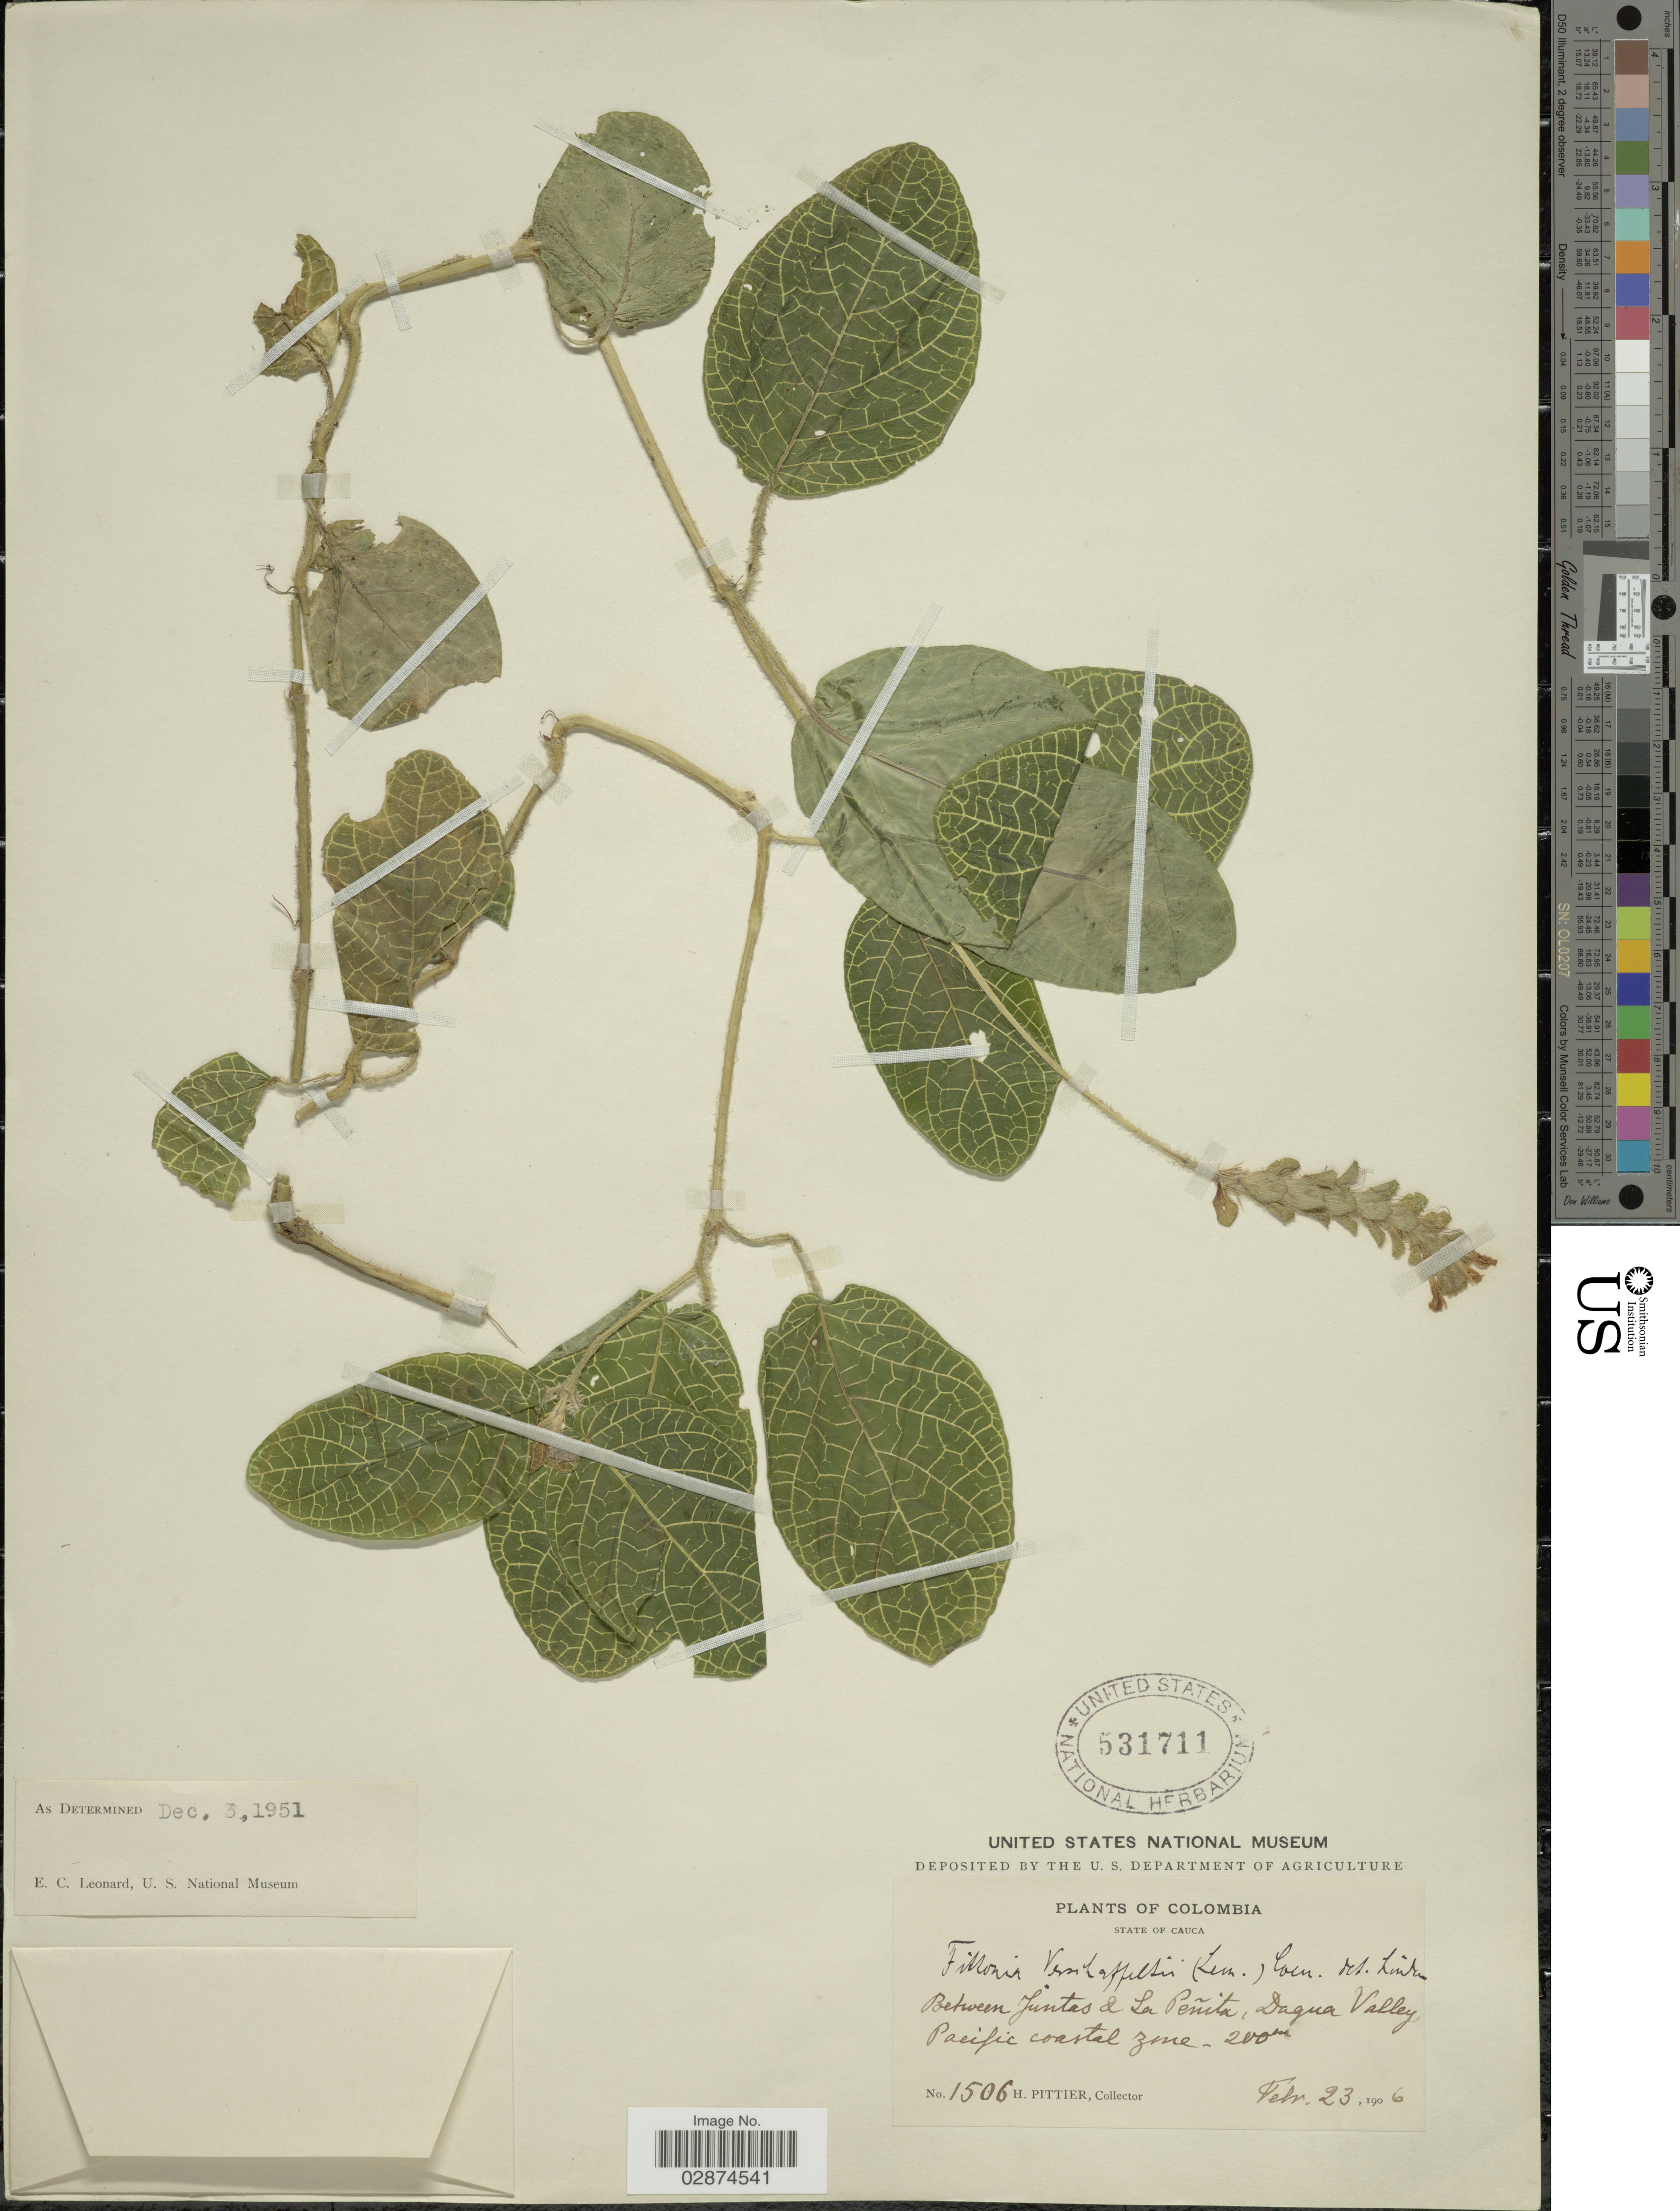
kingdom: Plantae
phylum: Tracheophyta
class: Magnoliopsida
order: Lamiales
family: Acanthaceae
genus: Fittonia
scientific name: Fittonia albivenis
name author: (Lindl. ex Veitch) Brummitt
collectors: H. F. Pittier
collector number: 1506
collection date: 1906-02-23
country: Colombia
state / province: Cauca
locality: Between Juntas & La Peñita, Dagua Valley, Pacific coastal zone.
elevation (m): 200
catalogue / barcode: US 531711